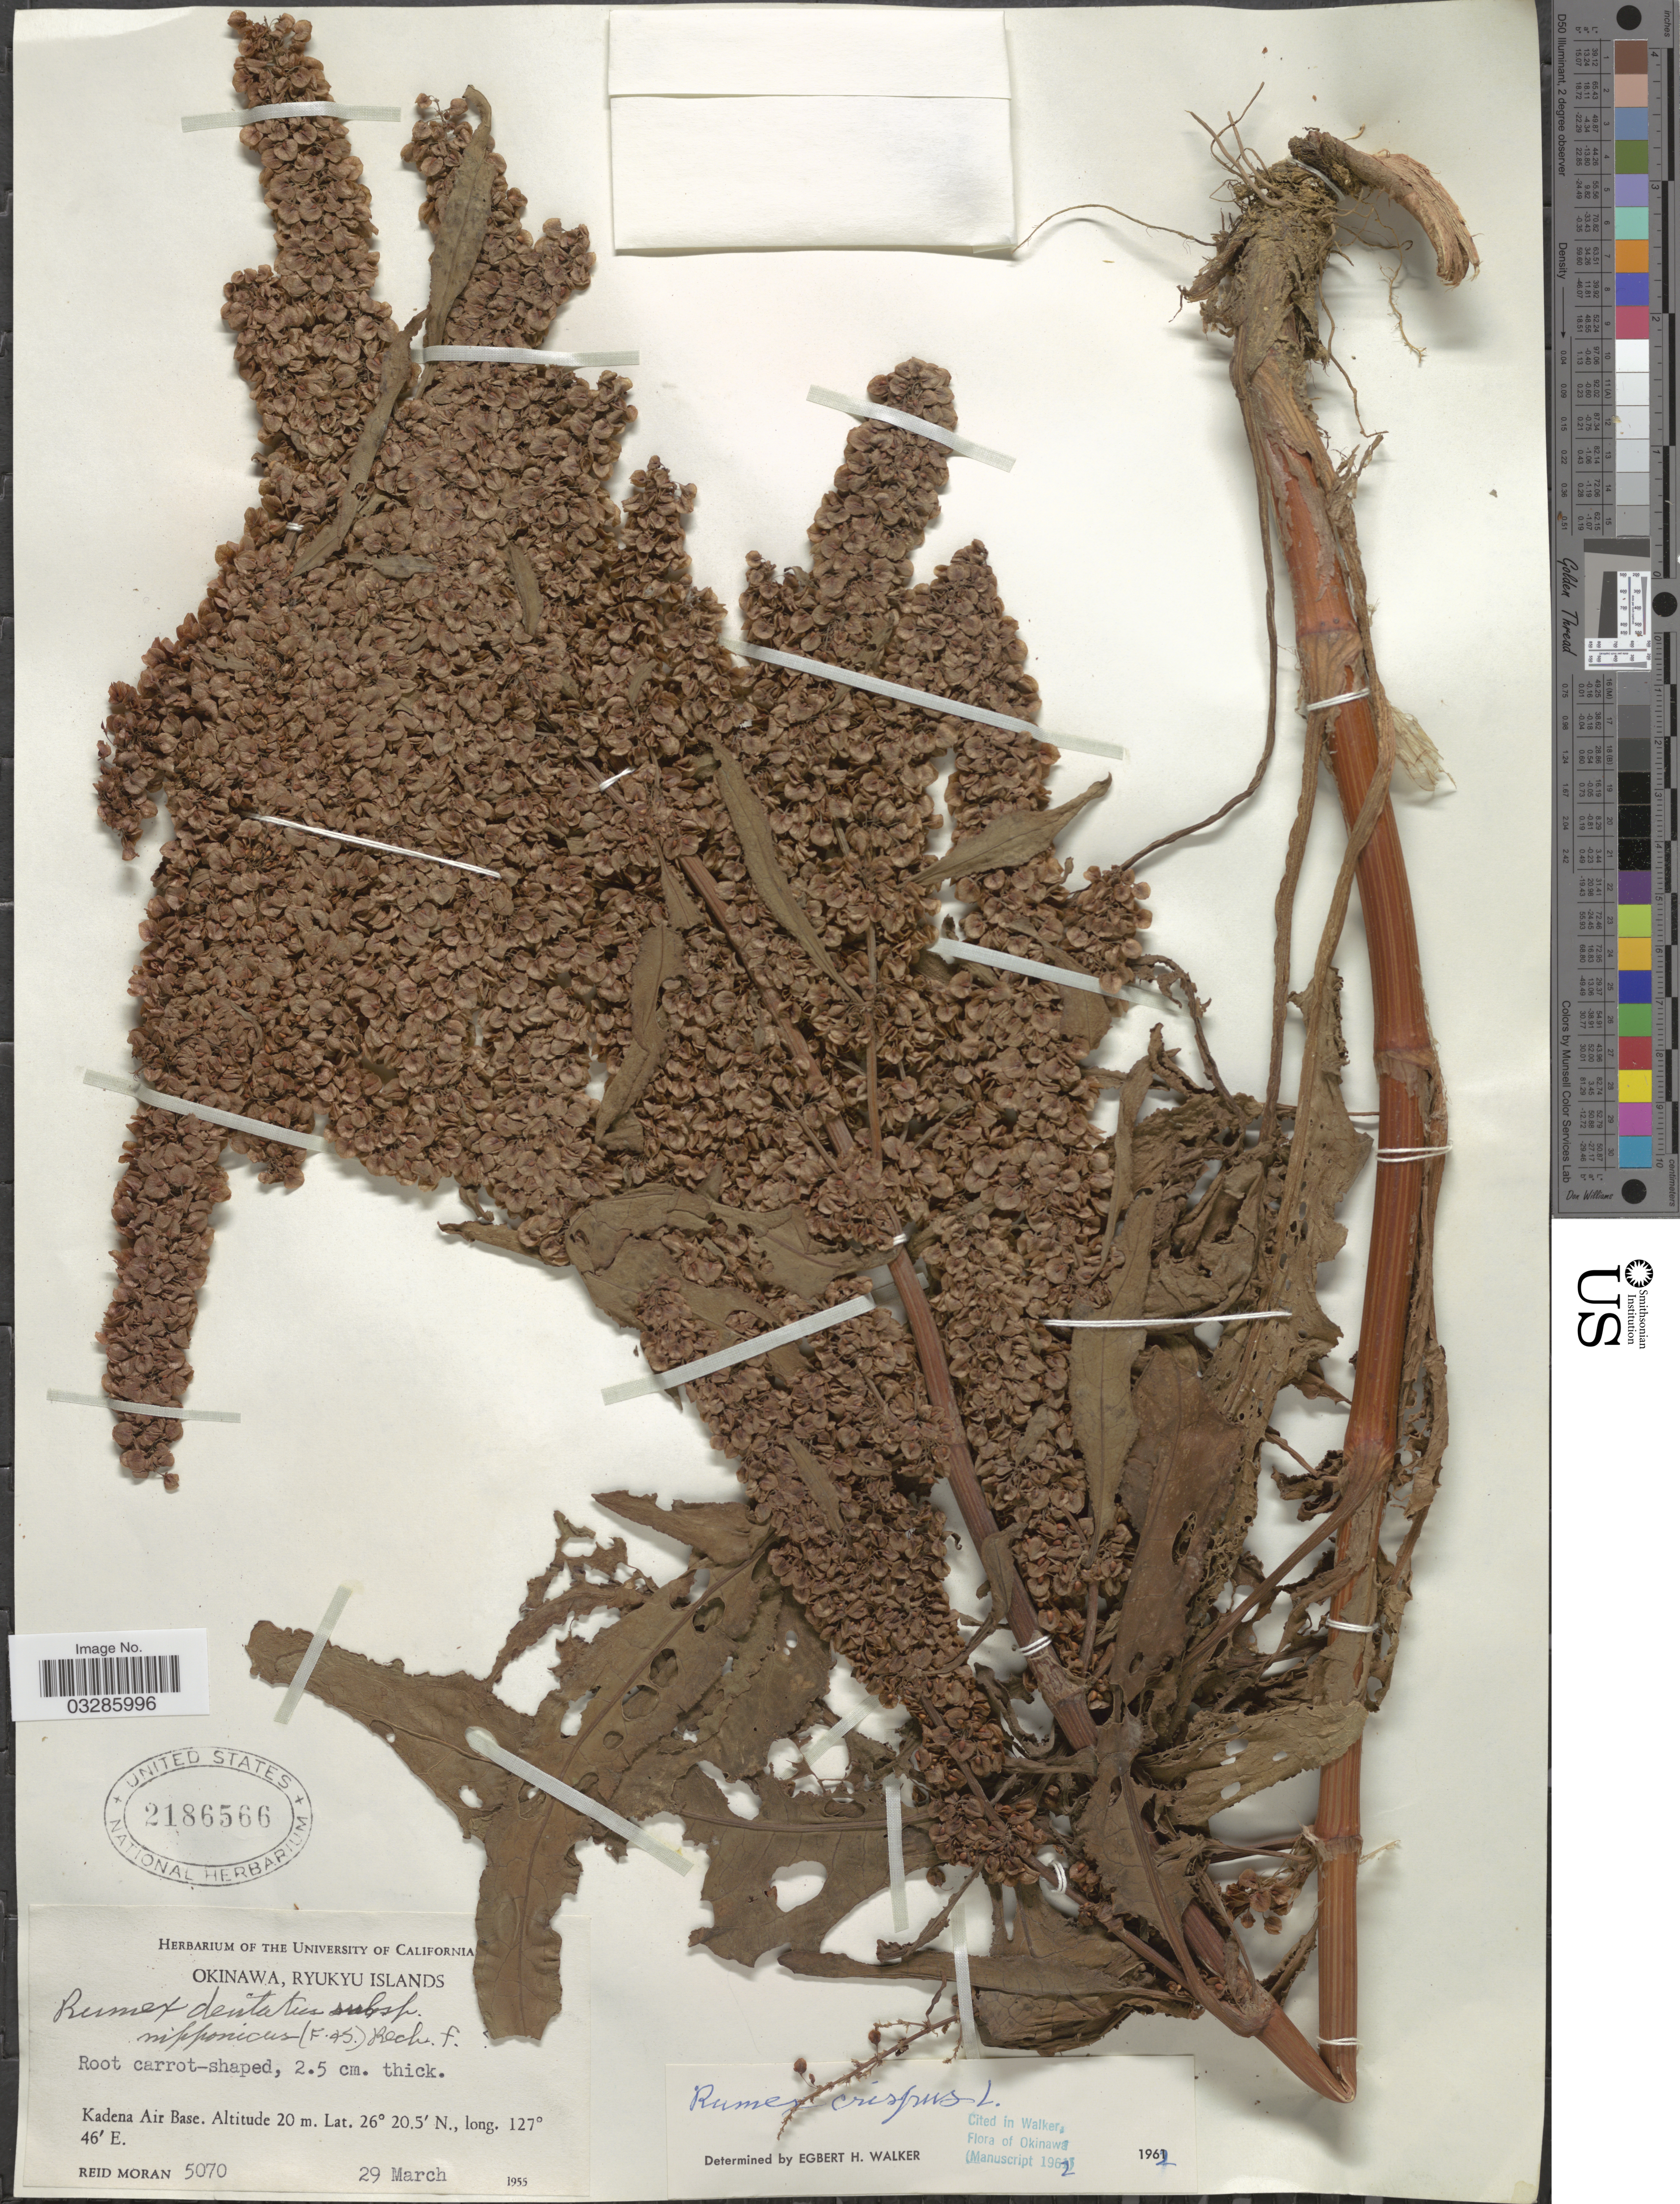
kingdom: Plantae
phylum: Tracheophyta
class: Magnoliopsida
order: Caryophyllales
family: Polygonaceae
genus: Rumex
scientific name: Rumex crispus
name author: L.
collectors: R. V. Moran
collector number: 5070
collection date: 1955-03-29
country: Japan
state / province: Okinawa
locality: Ryukyu Islands, Kadena Air Base.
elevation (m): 20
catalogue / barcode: US 2186566